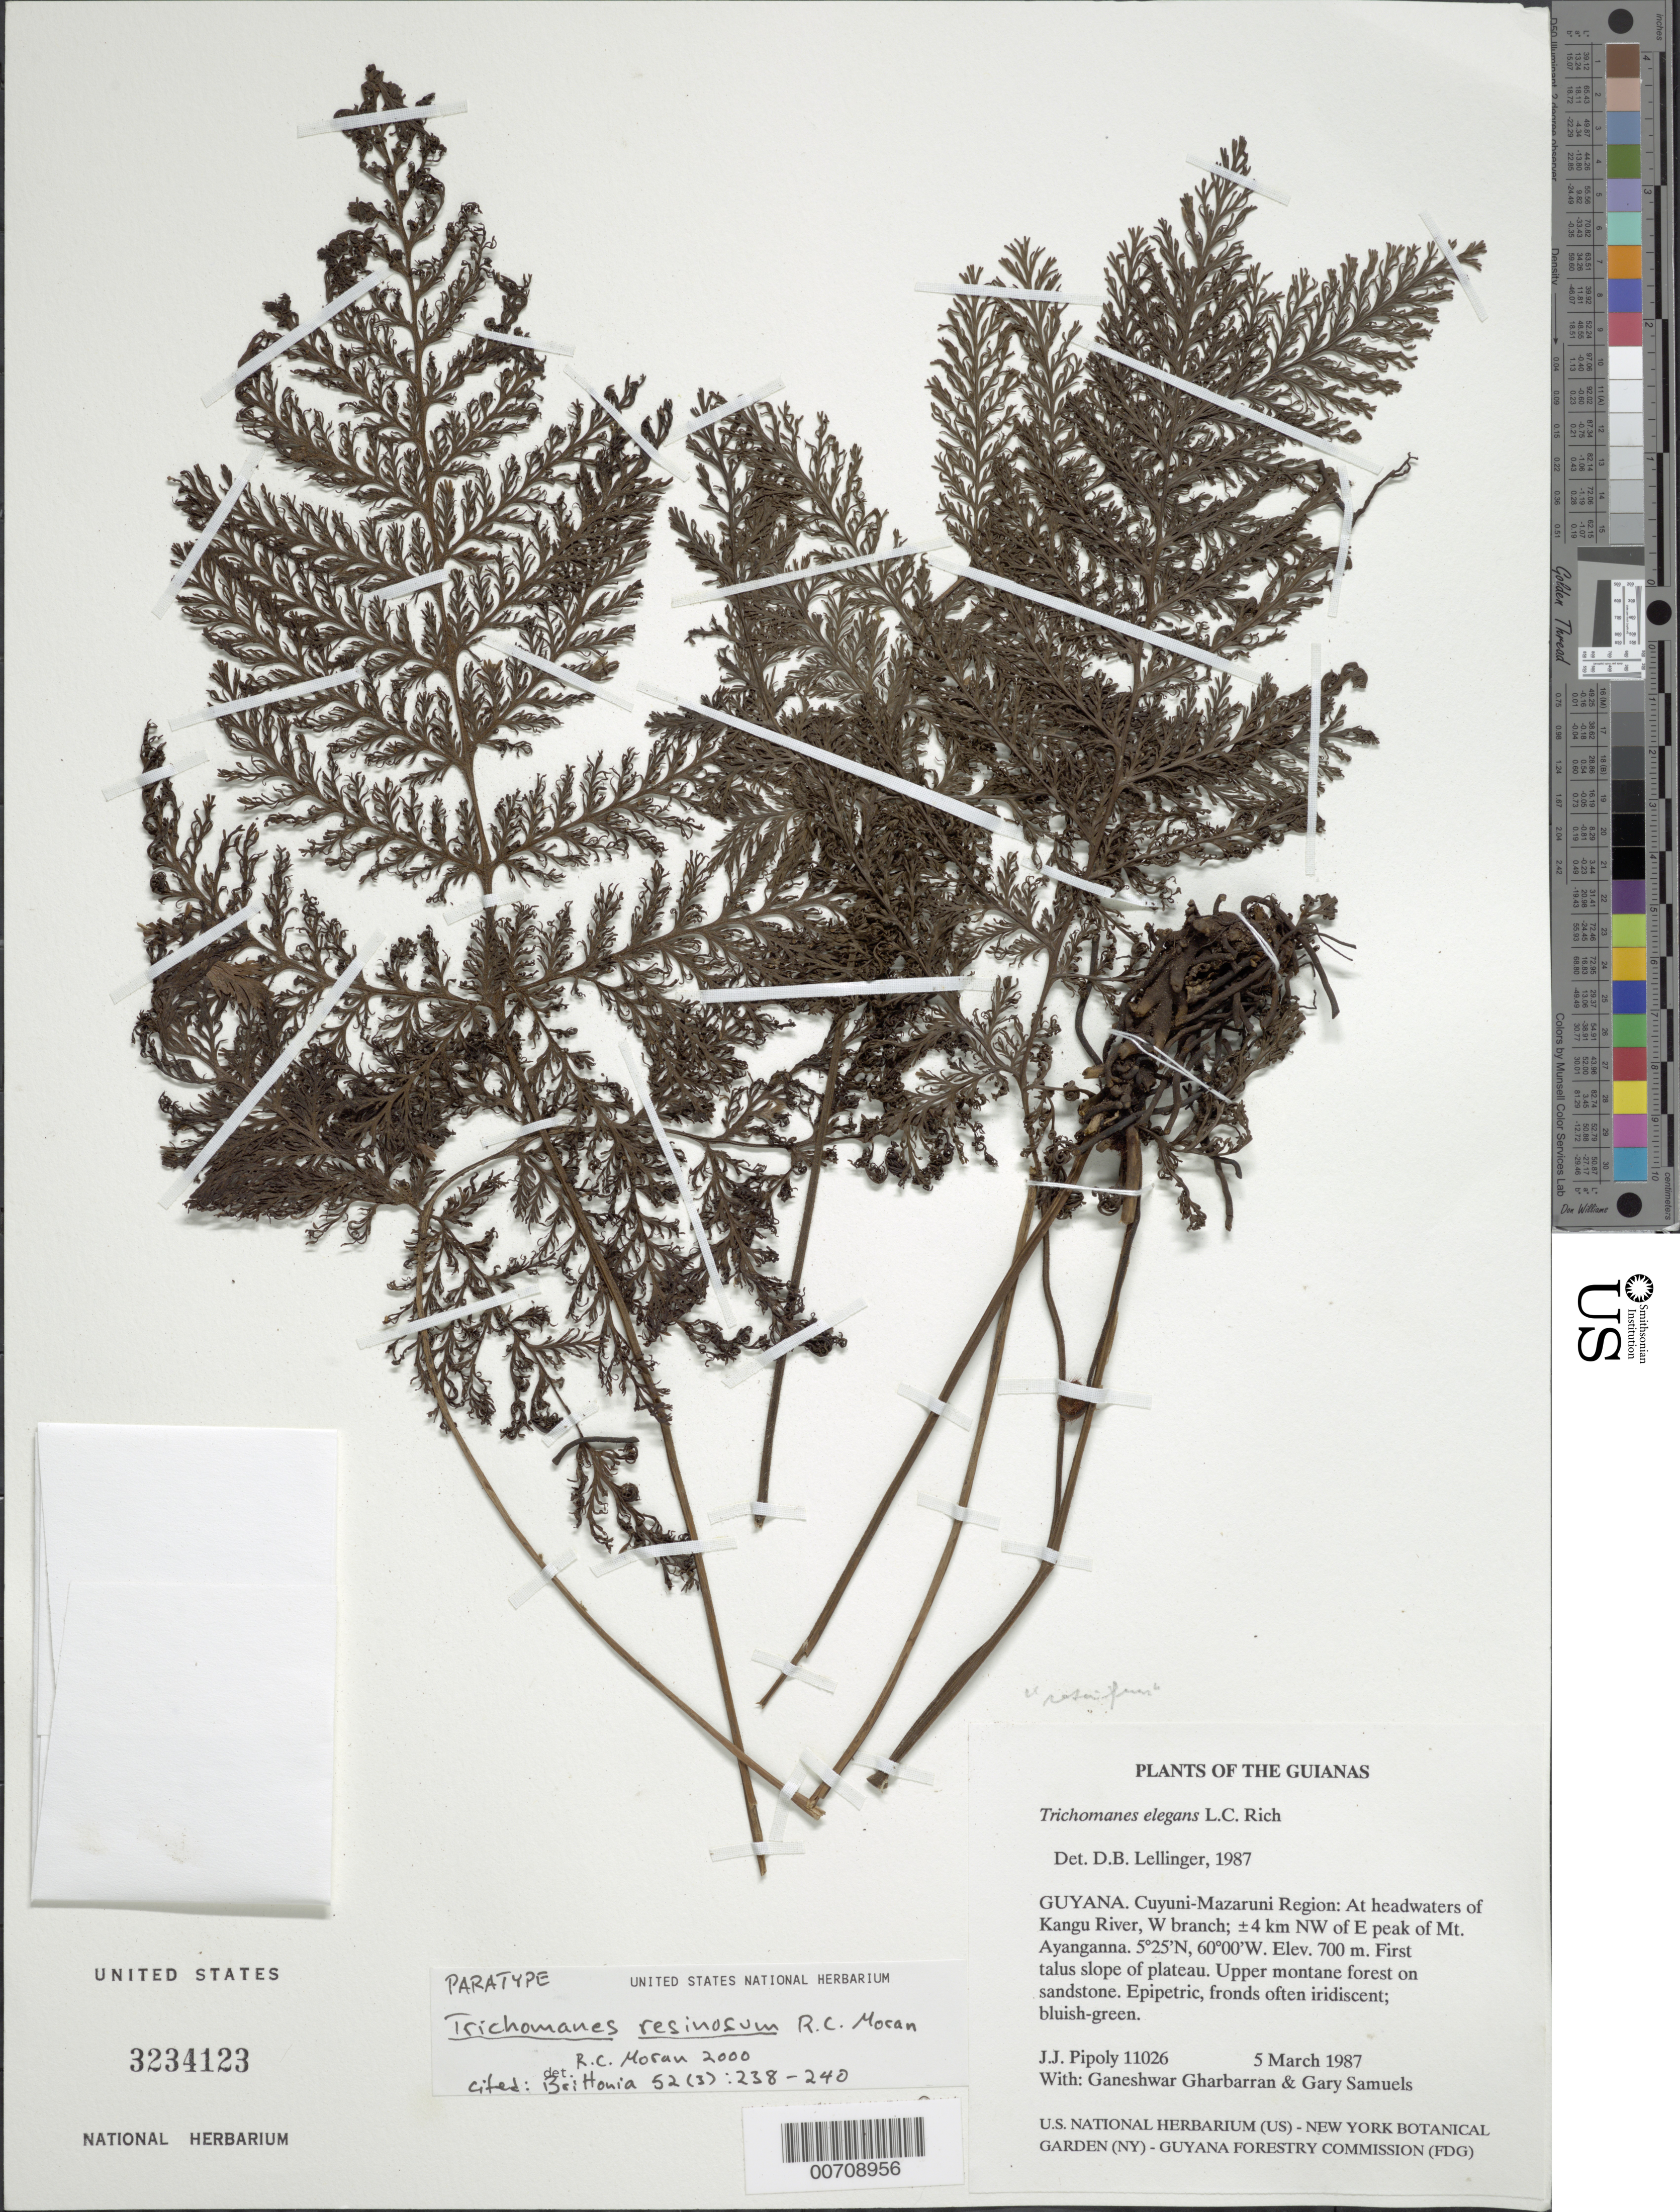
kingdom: Plantae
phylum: Tracheophyta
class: Polypodiopsida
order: Hymenophyllales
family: Hymenophyllaceae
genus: Trichomanes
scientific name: Trichomanes resinosum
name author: R.C. Moran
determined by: Moran, R. C.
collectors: J. J. Pipoly, G. Gharbarran & G. Samuels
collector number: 11026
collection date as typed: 5 March 1987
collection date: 1987-03-05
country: Guyana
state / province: Cuyuni-Mazaruni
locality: Headwaters of Kangu R., W branch; ±4 km NW of E peak of Mt. Ayanganna. First talus slope of plateau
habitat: Upper montane forest on sandstone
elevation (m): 700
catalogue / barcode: US 3234123